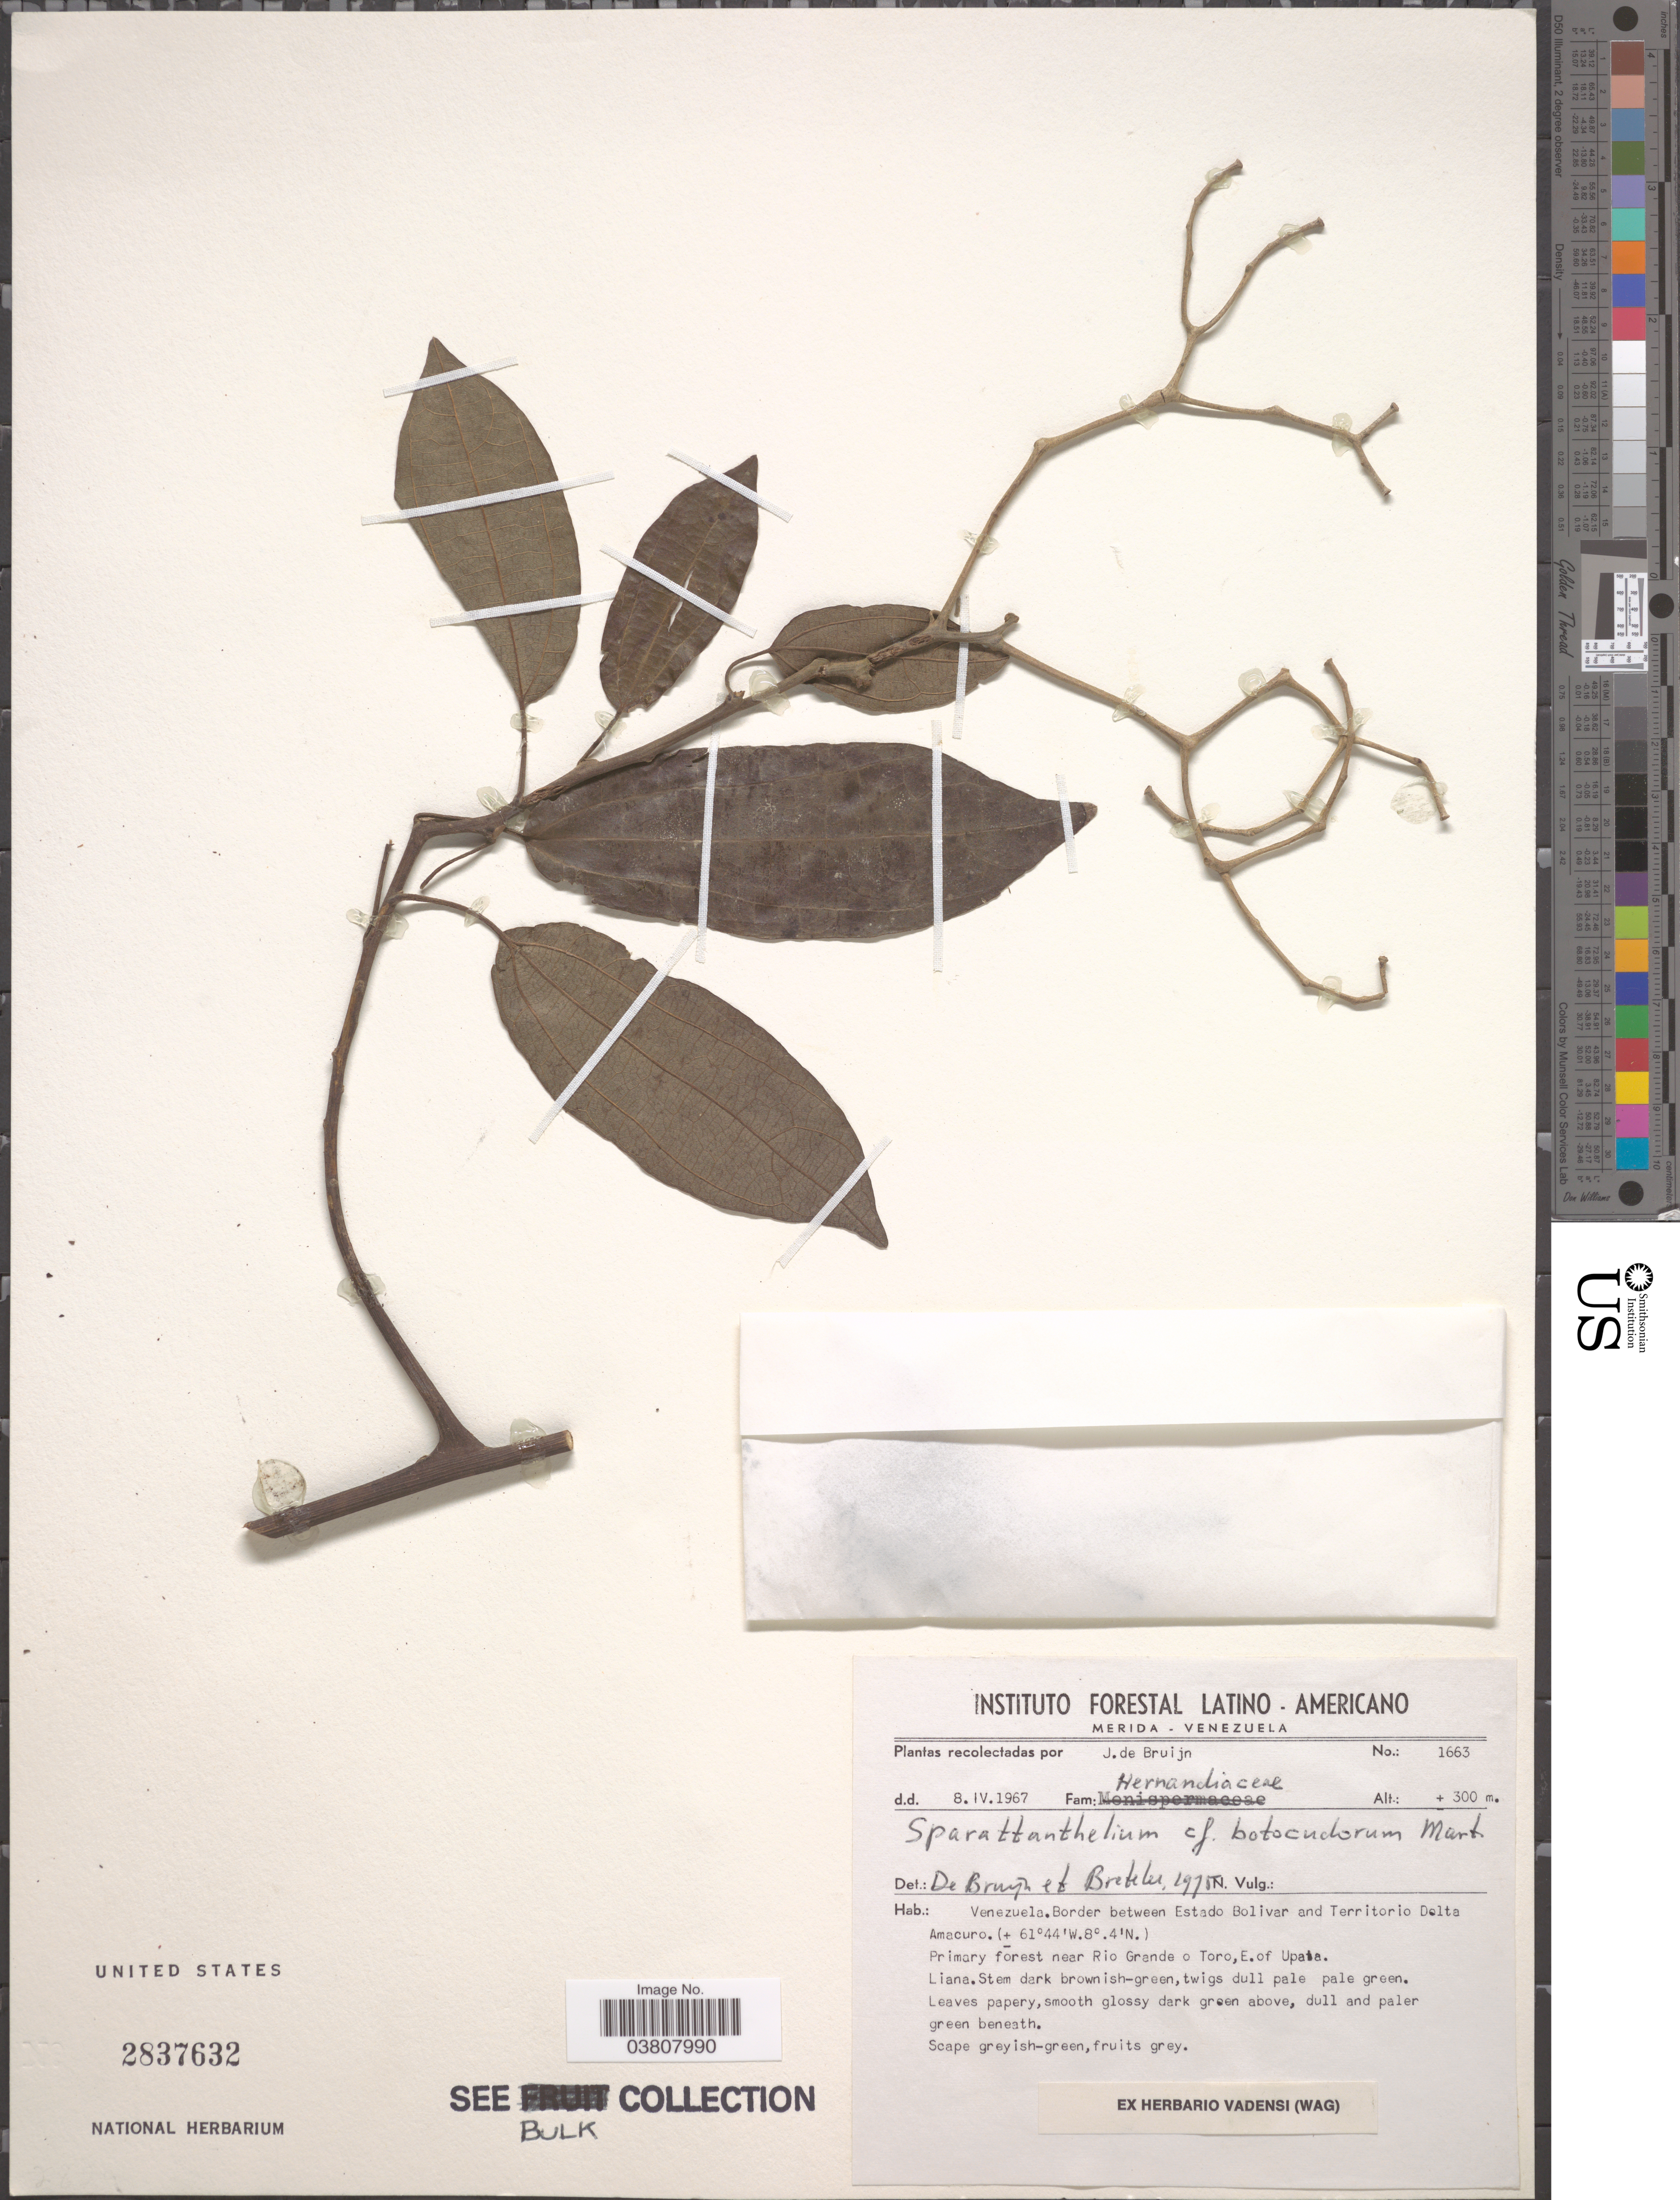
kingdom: Plantae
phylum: Tracheophyta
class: Magnoliopsida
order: Laurales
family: Hernandiaceae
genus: Sparattanthelium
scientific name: Sparattanthelium botocudorum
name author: Mart.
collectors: J. Bruijn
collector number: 1663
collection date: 1967-04-08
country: Venezuela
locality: Border between Estado Bolivar and Territorio Delta Amacuro. Primary forest near Rio Grande o Toro, E.of Upaia.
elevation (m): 300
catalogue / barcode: US 2837632